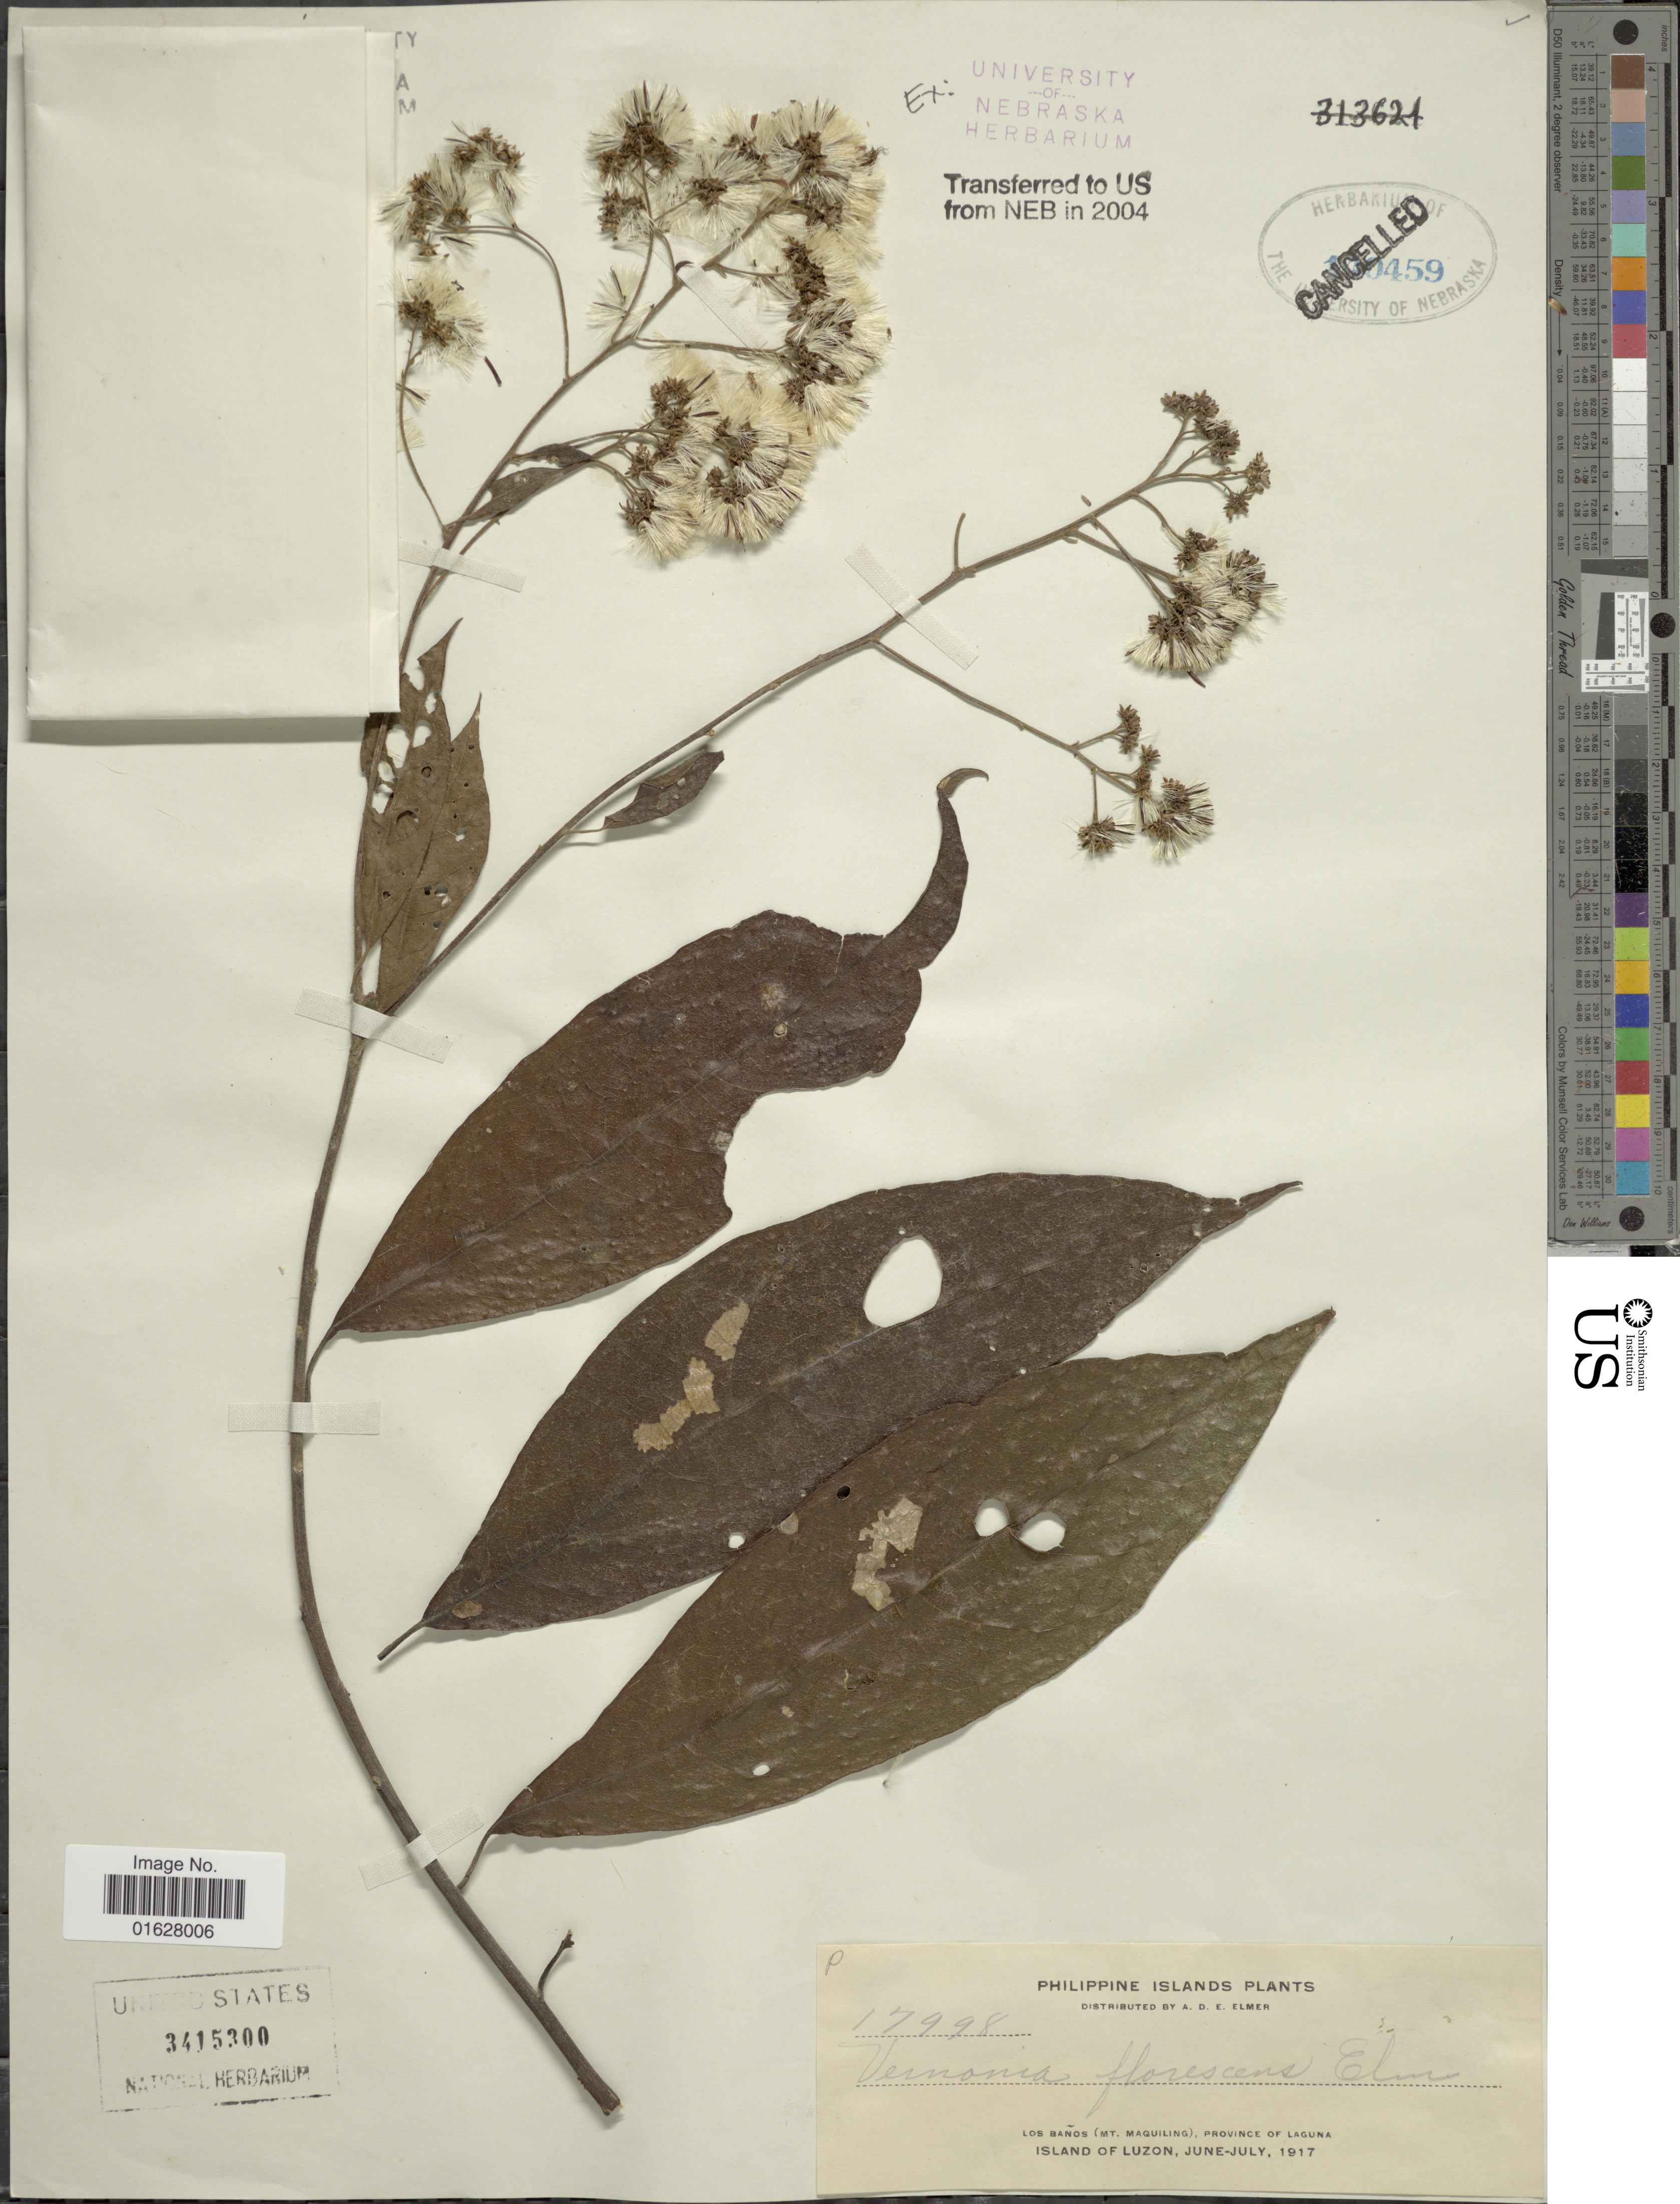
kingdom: Plantae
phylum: Tracheophyta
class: Magnoliopsida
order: Asterales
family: Asteraceae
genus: Strobocalyx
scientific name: Strobocalyx arborea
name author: (Buch.-Ham.) Sch. Bip.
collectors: A. D. E. Elmer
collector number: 17998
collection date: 1917-06/1917-07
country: Philippines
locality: The Philippines. Los Baños Mt. Maquiling). Province of Laguna. Island of Luzon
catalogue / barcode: US 3415300